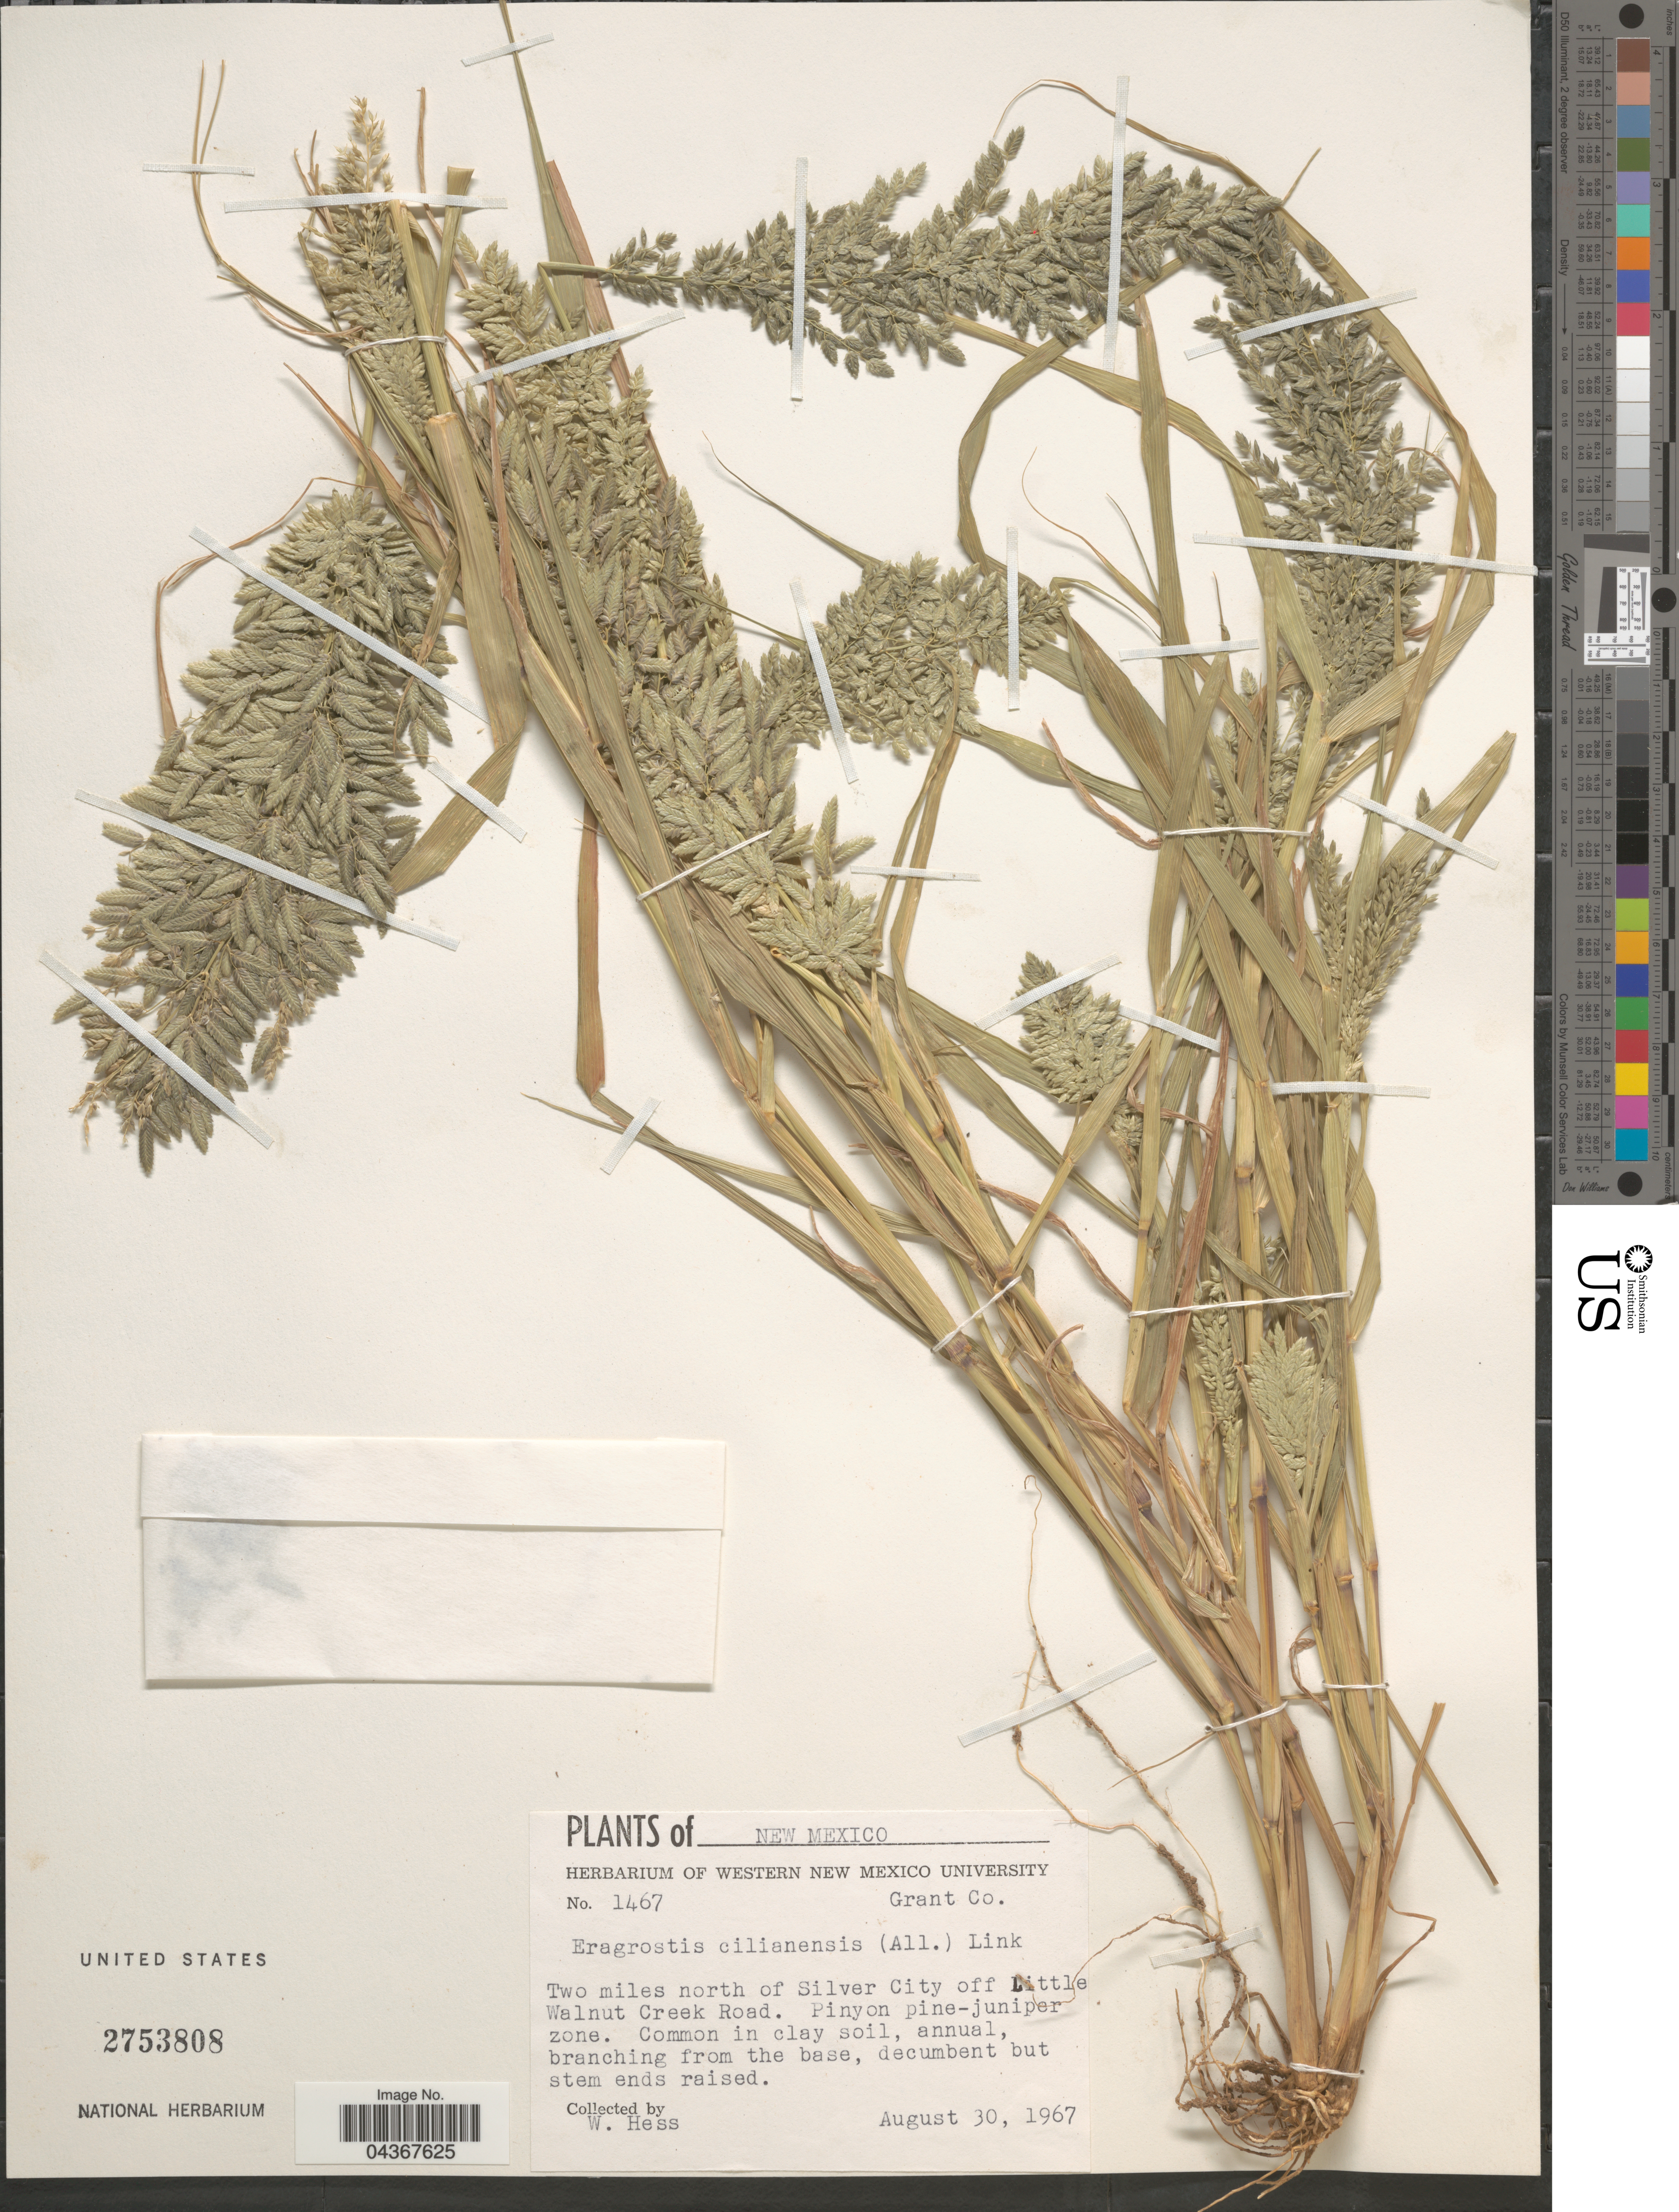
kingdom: Plantae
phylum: Tracheophyta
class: Liliopsida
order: Poales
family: Poaceae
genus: Eragrostis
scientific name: Eragrostis cilianensis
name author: (Bellardi) Vignolo ex Janch.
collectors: W. Hess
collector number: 1467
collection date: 1967-08-30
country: United States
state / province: New Mexico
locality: Grant Co. Two miles north of Silver City off Little Walnut Creek Road. Pinyon pine-juniper zone.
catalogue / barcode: US 2753808